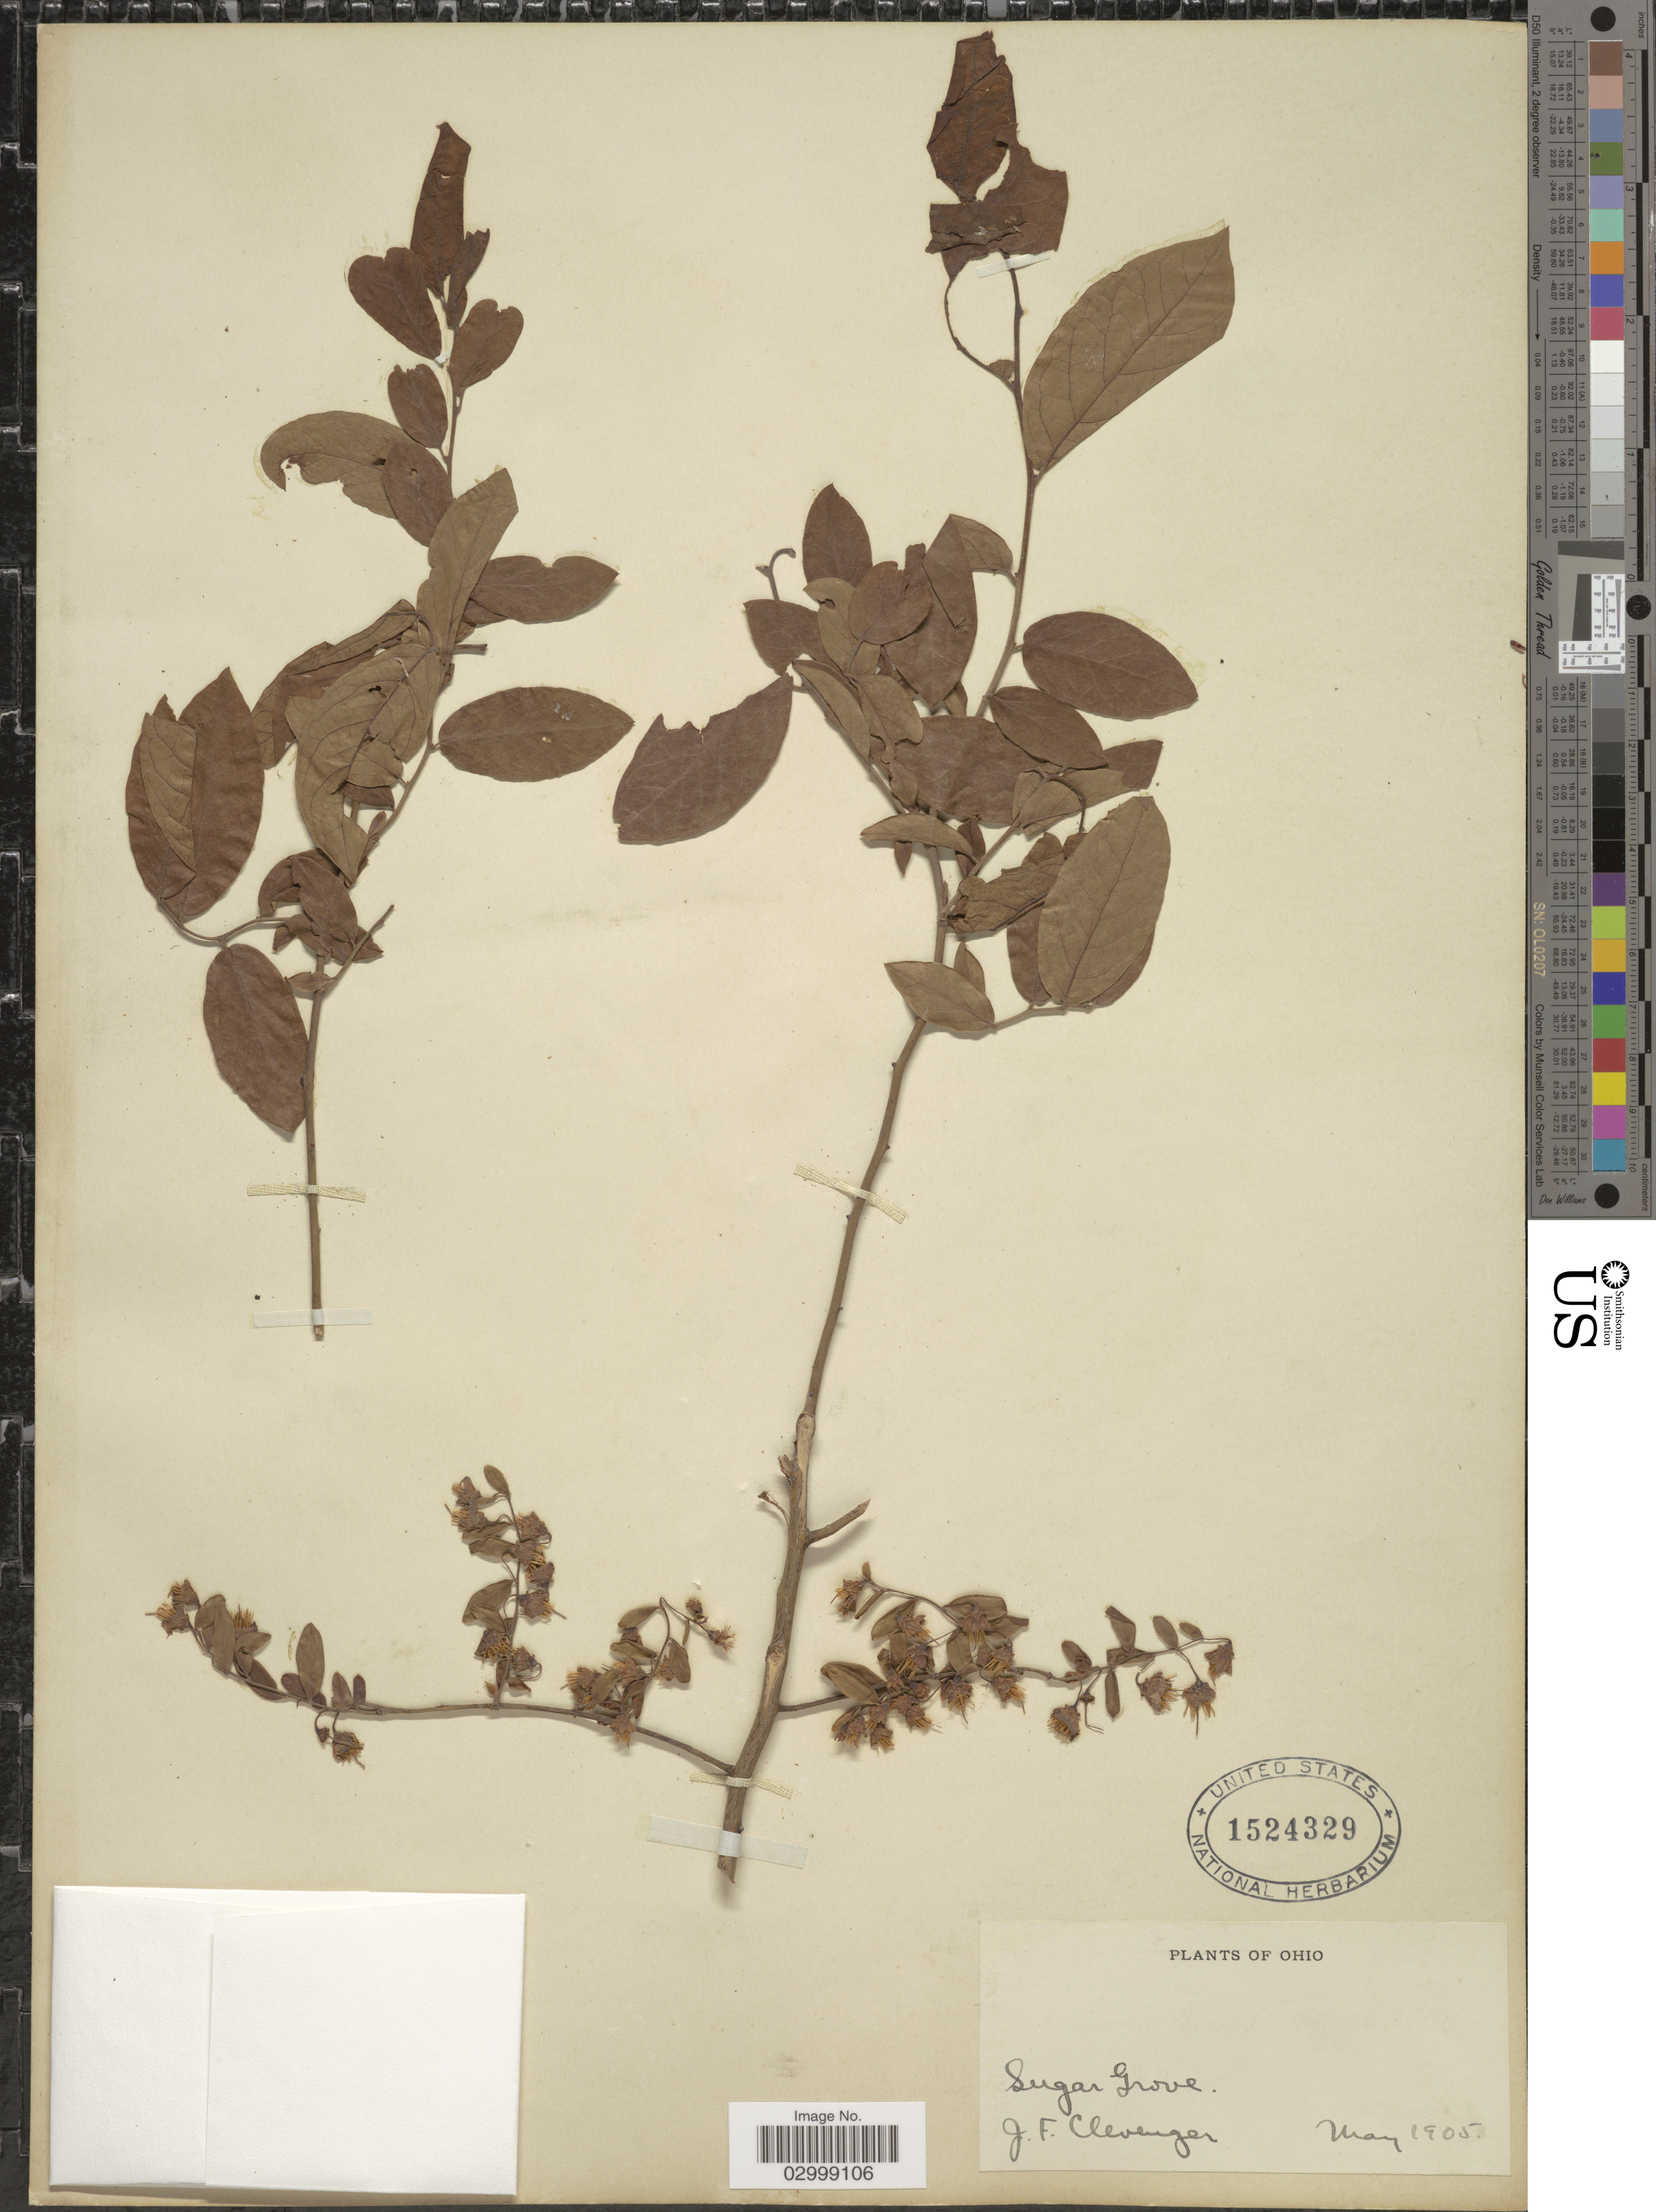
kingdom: Plantae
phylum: Tracheophyta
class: Magnoliopsida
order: Ericales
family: Ericaceae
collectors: J. F. Clevenger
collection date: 1905-05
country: United States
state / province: Ohio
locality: Sugar Grove.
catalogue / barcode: US 1524329